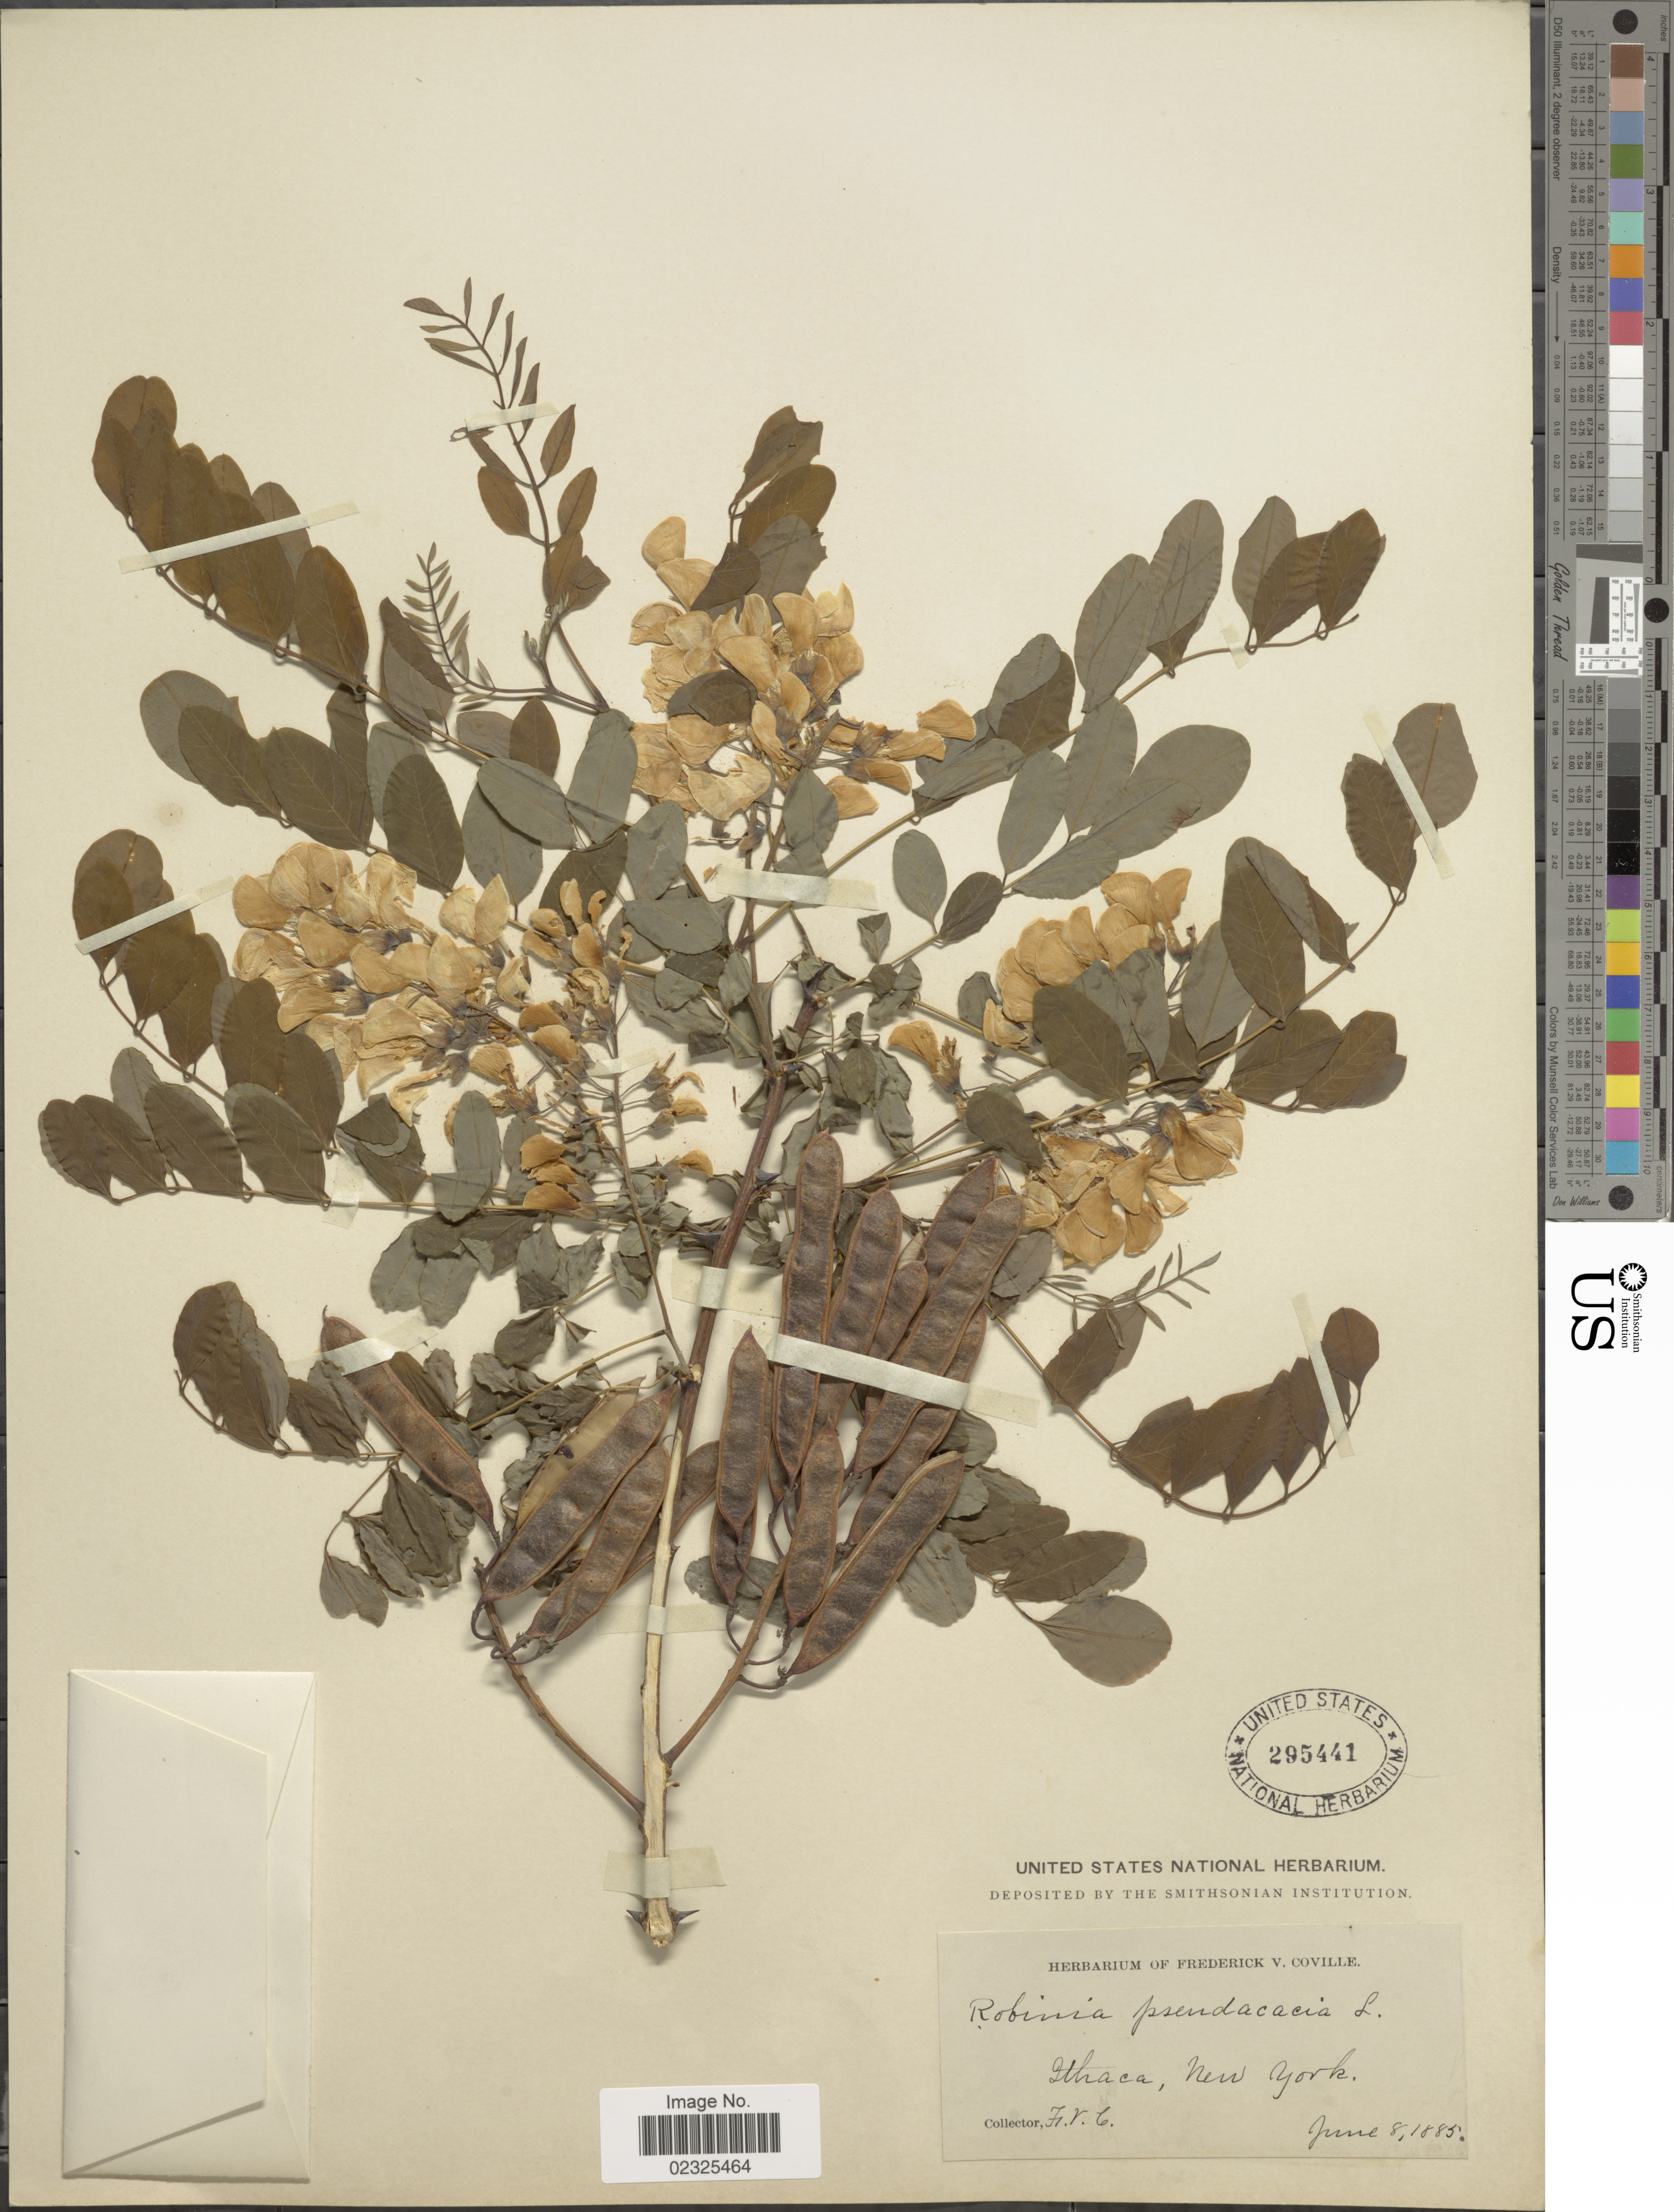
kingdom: Plantae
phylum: Tracheophyta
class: Magnoliopsida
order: Fabales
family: Fabaceae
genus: Robinia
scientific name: Robinia pseudoacacia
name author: L.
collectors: F. V. Coville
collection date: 1885-06-08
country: United States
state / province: New York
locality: Ithaca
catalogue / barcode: US 295441